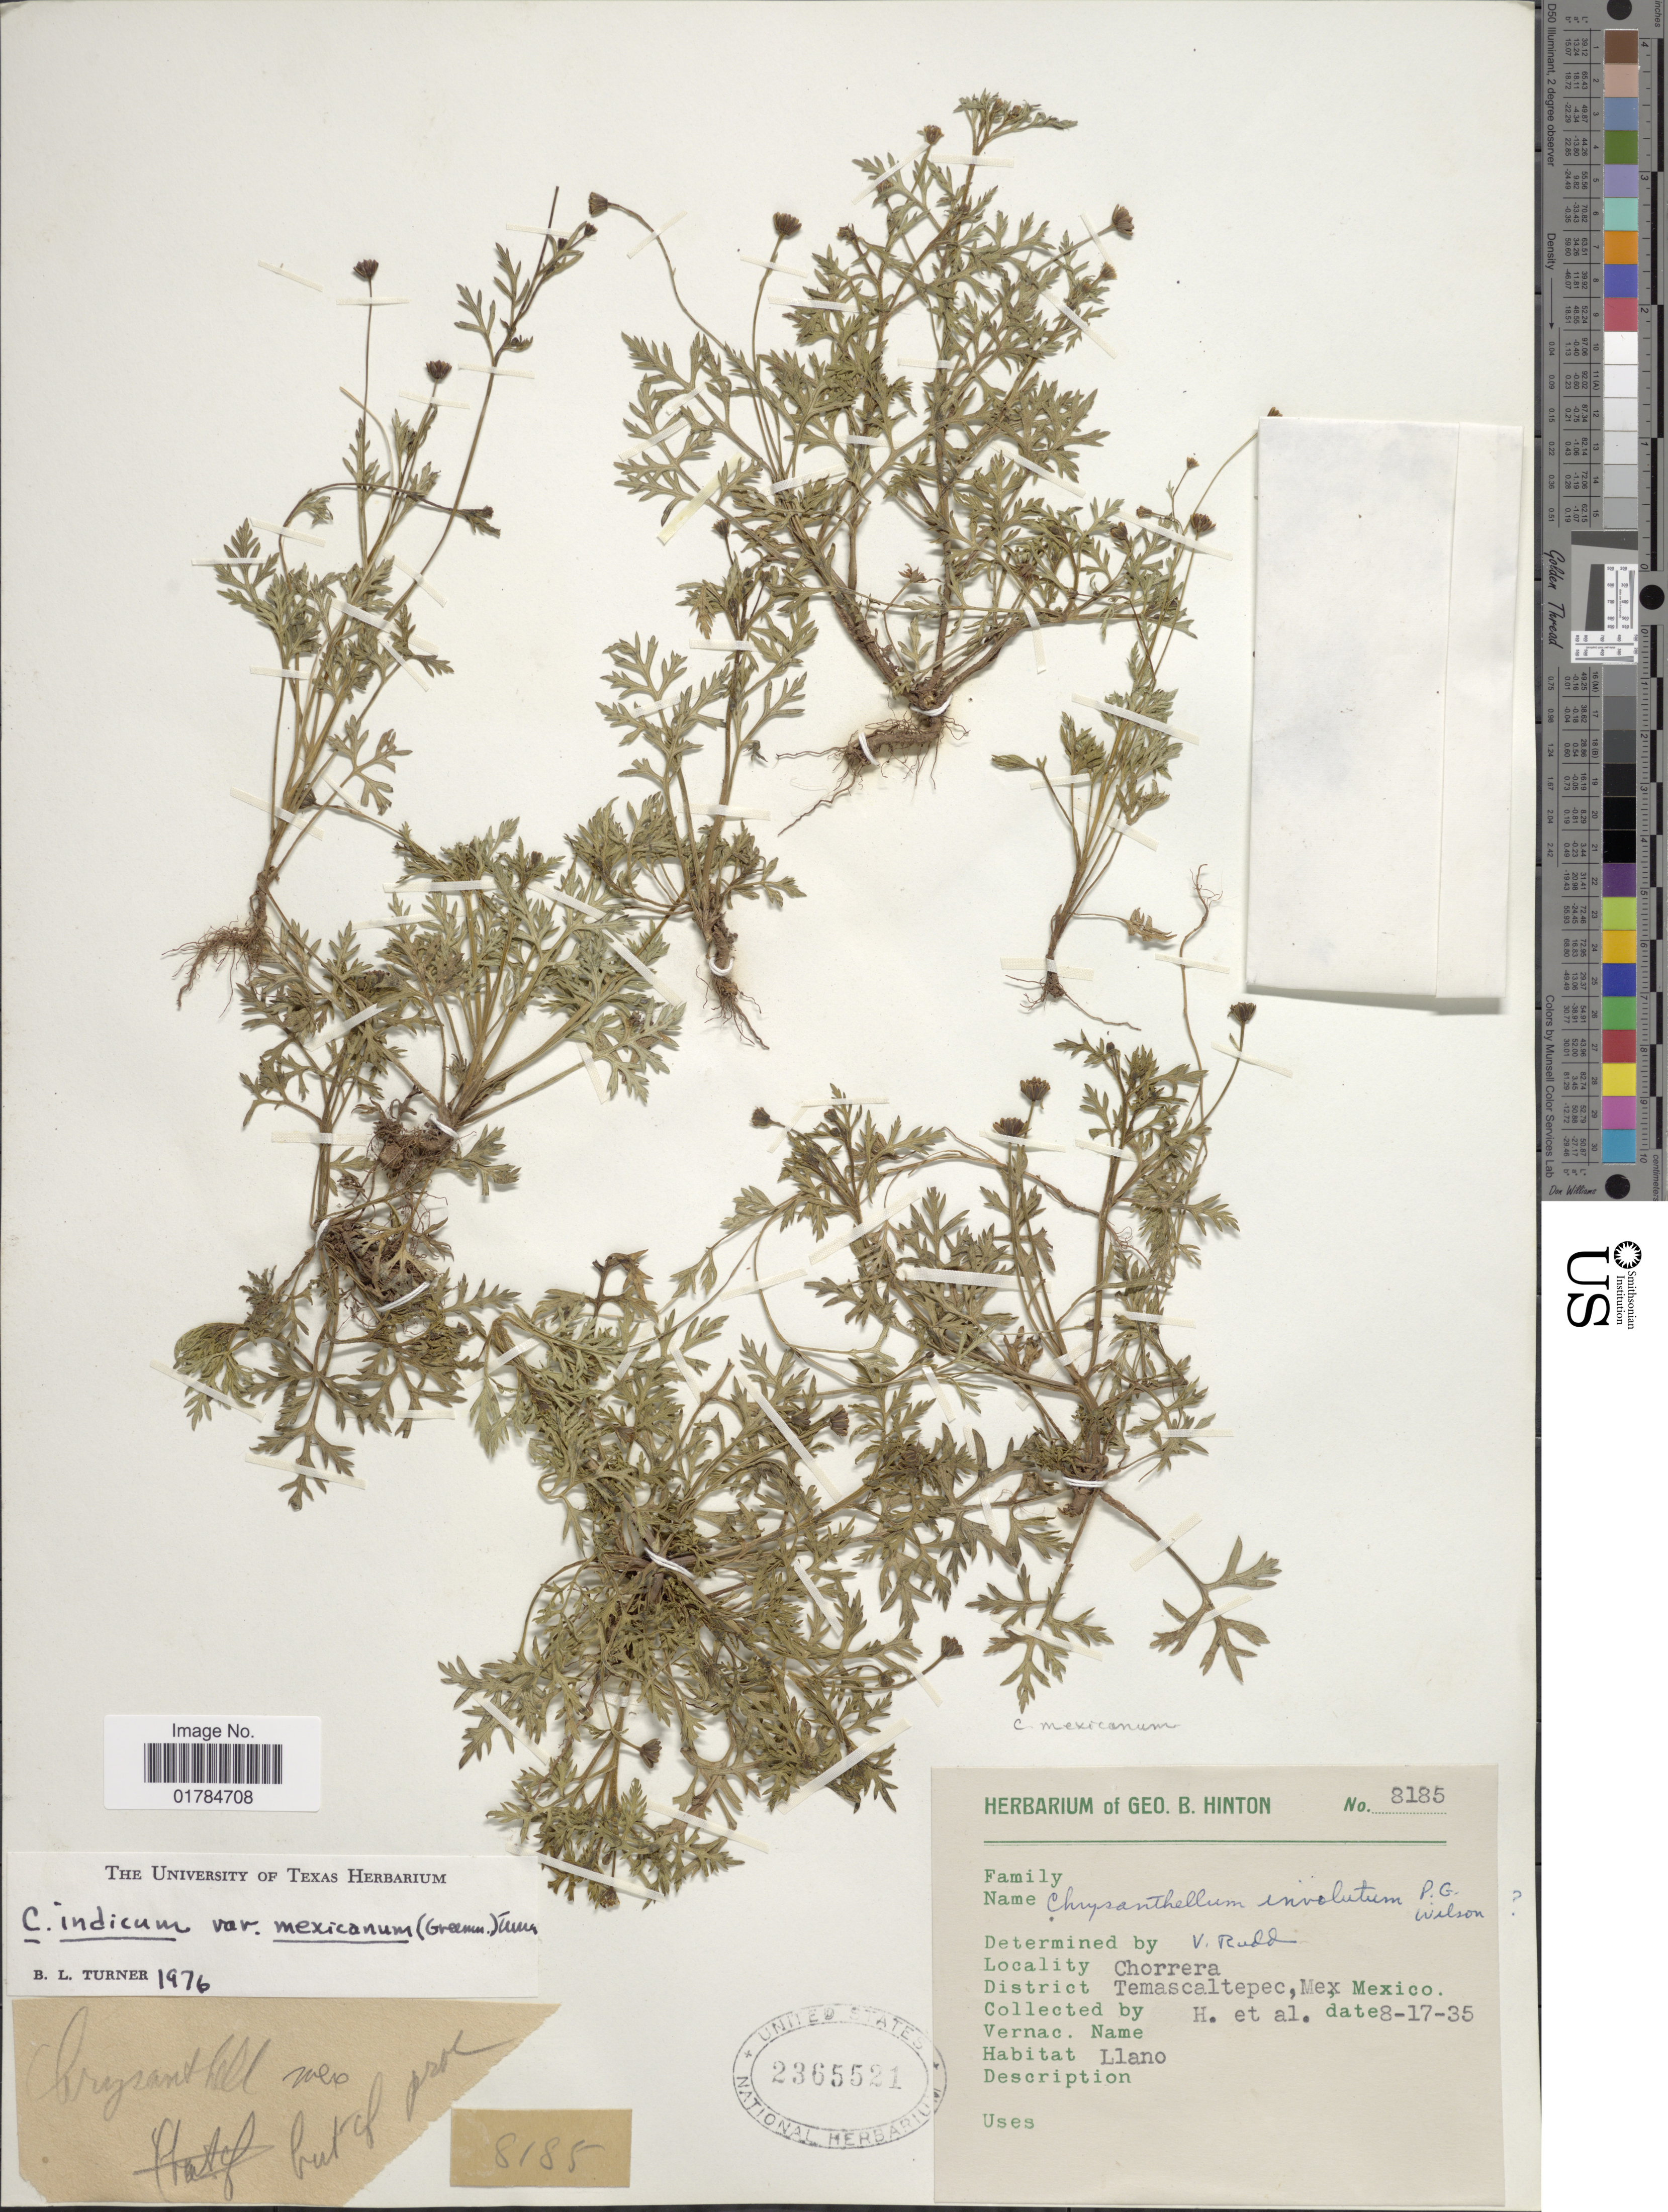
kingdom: Plantae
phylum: Tracheophyta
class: Magnoliopsida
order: Asterales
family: Asteraceae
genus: Chrysanthellum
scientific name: Chrysanthellum indicum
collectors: G. B. Hinton & et al.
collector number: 8185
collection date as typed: Transcribed d/m/y: 17/8/35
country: Mexico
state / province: México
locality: Chorrera, District Temascaltepec, Mex.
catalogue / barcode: US 2365521